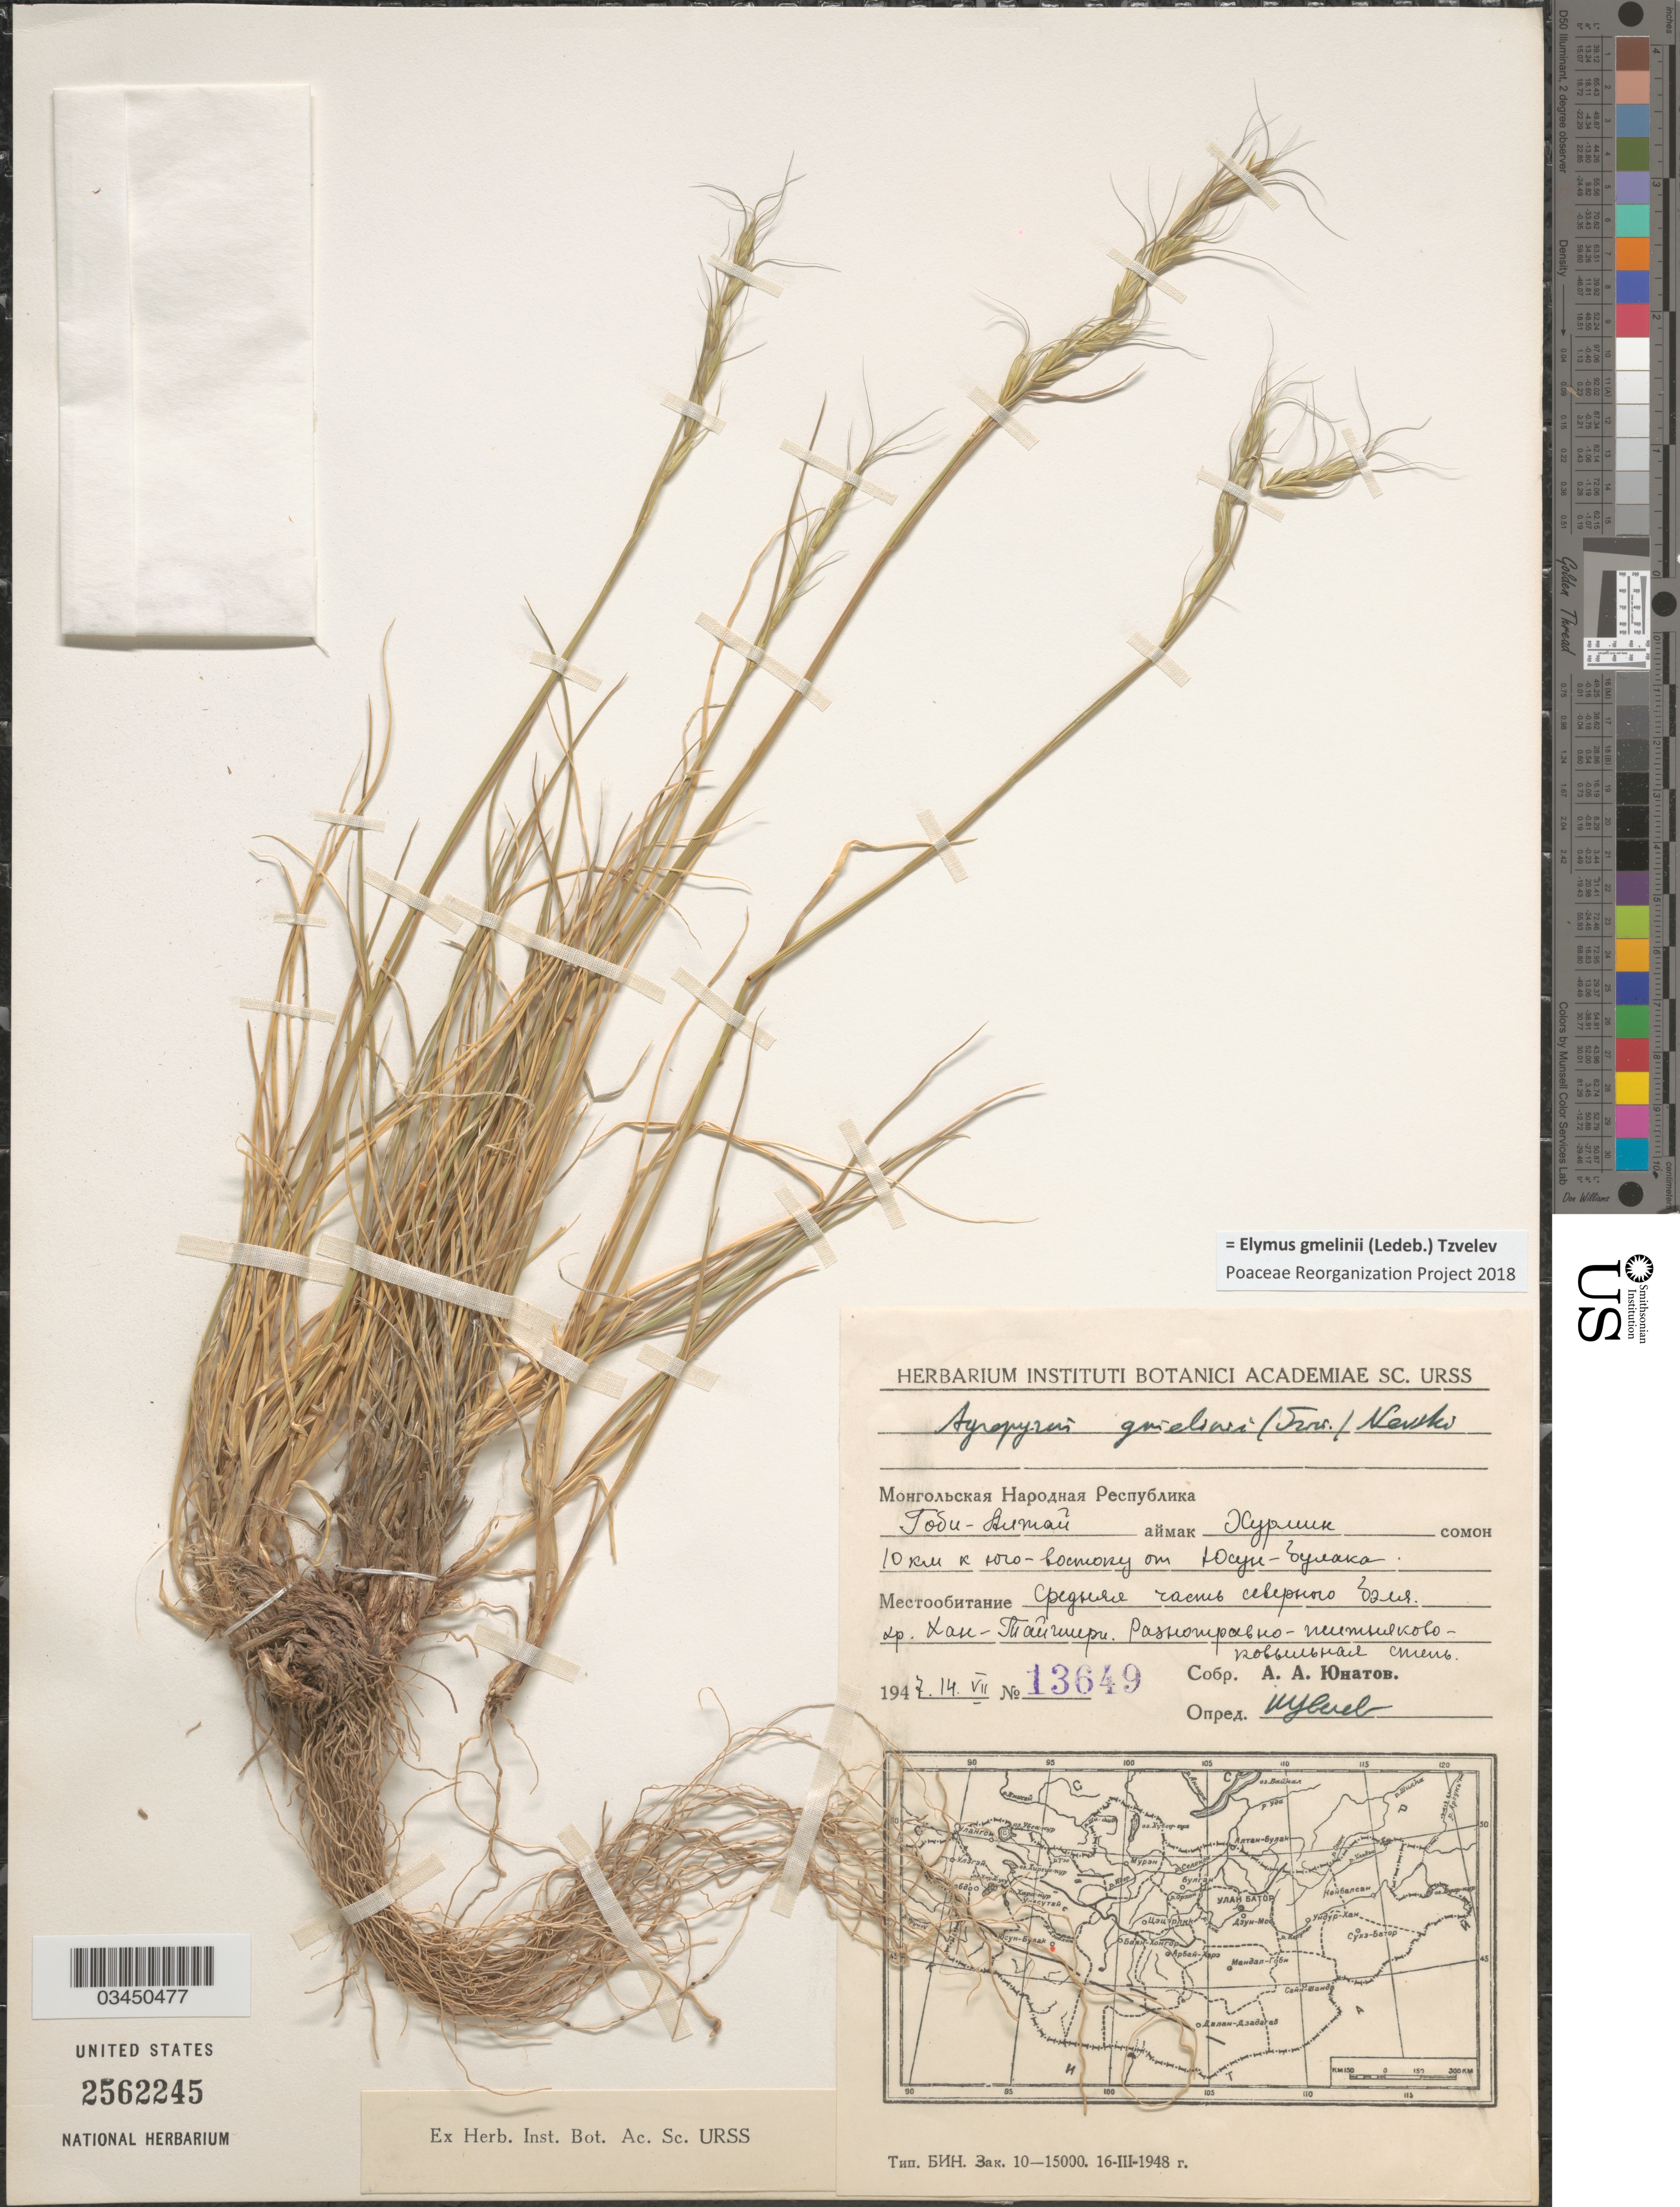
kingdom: Plantae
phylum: Tracheophyta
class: Liliopsida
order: Poales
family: Poaceae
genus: Elymus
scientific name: Elymus gmelinii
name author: (Ledeb.) Tzvelev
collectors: A. Unatov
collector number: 13649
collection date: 1947-07-14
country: Mongolia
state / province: Govi-Altay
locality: Haliun District, 10 km SE of Yusun-Bulak, Khan-Tayshir Mts.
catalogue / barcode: US 2562245